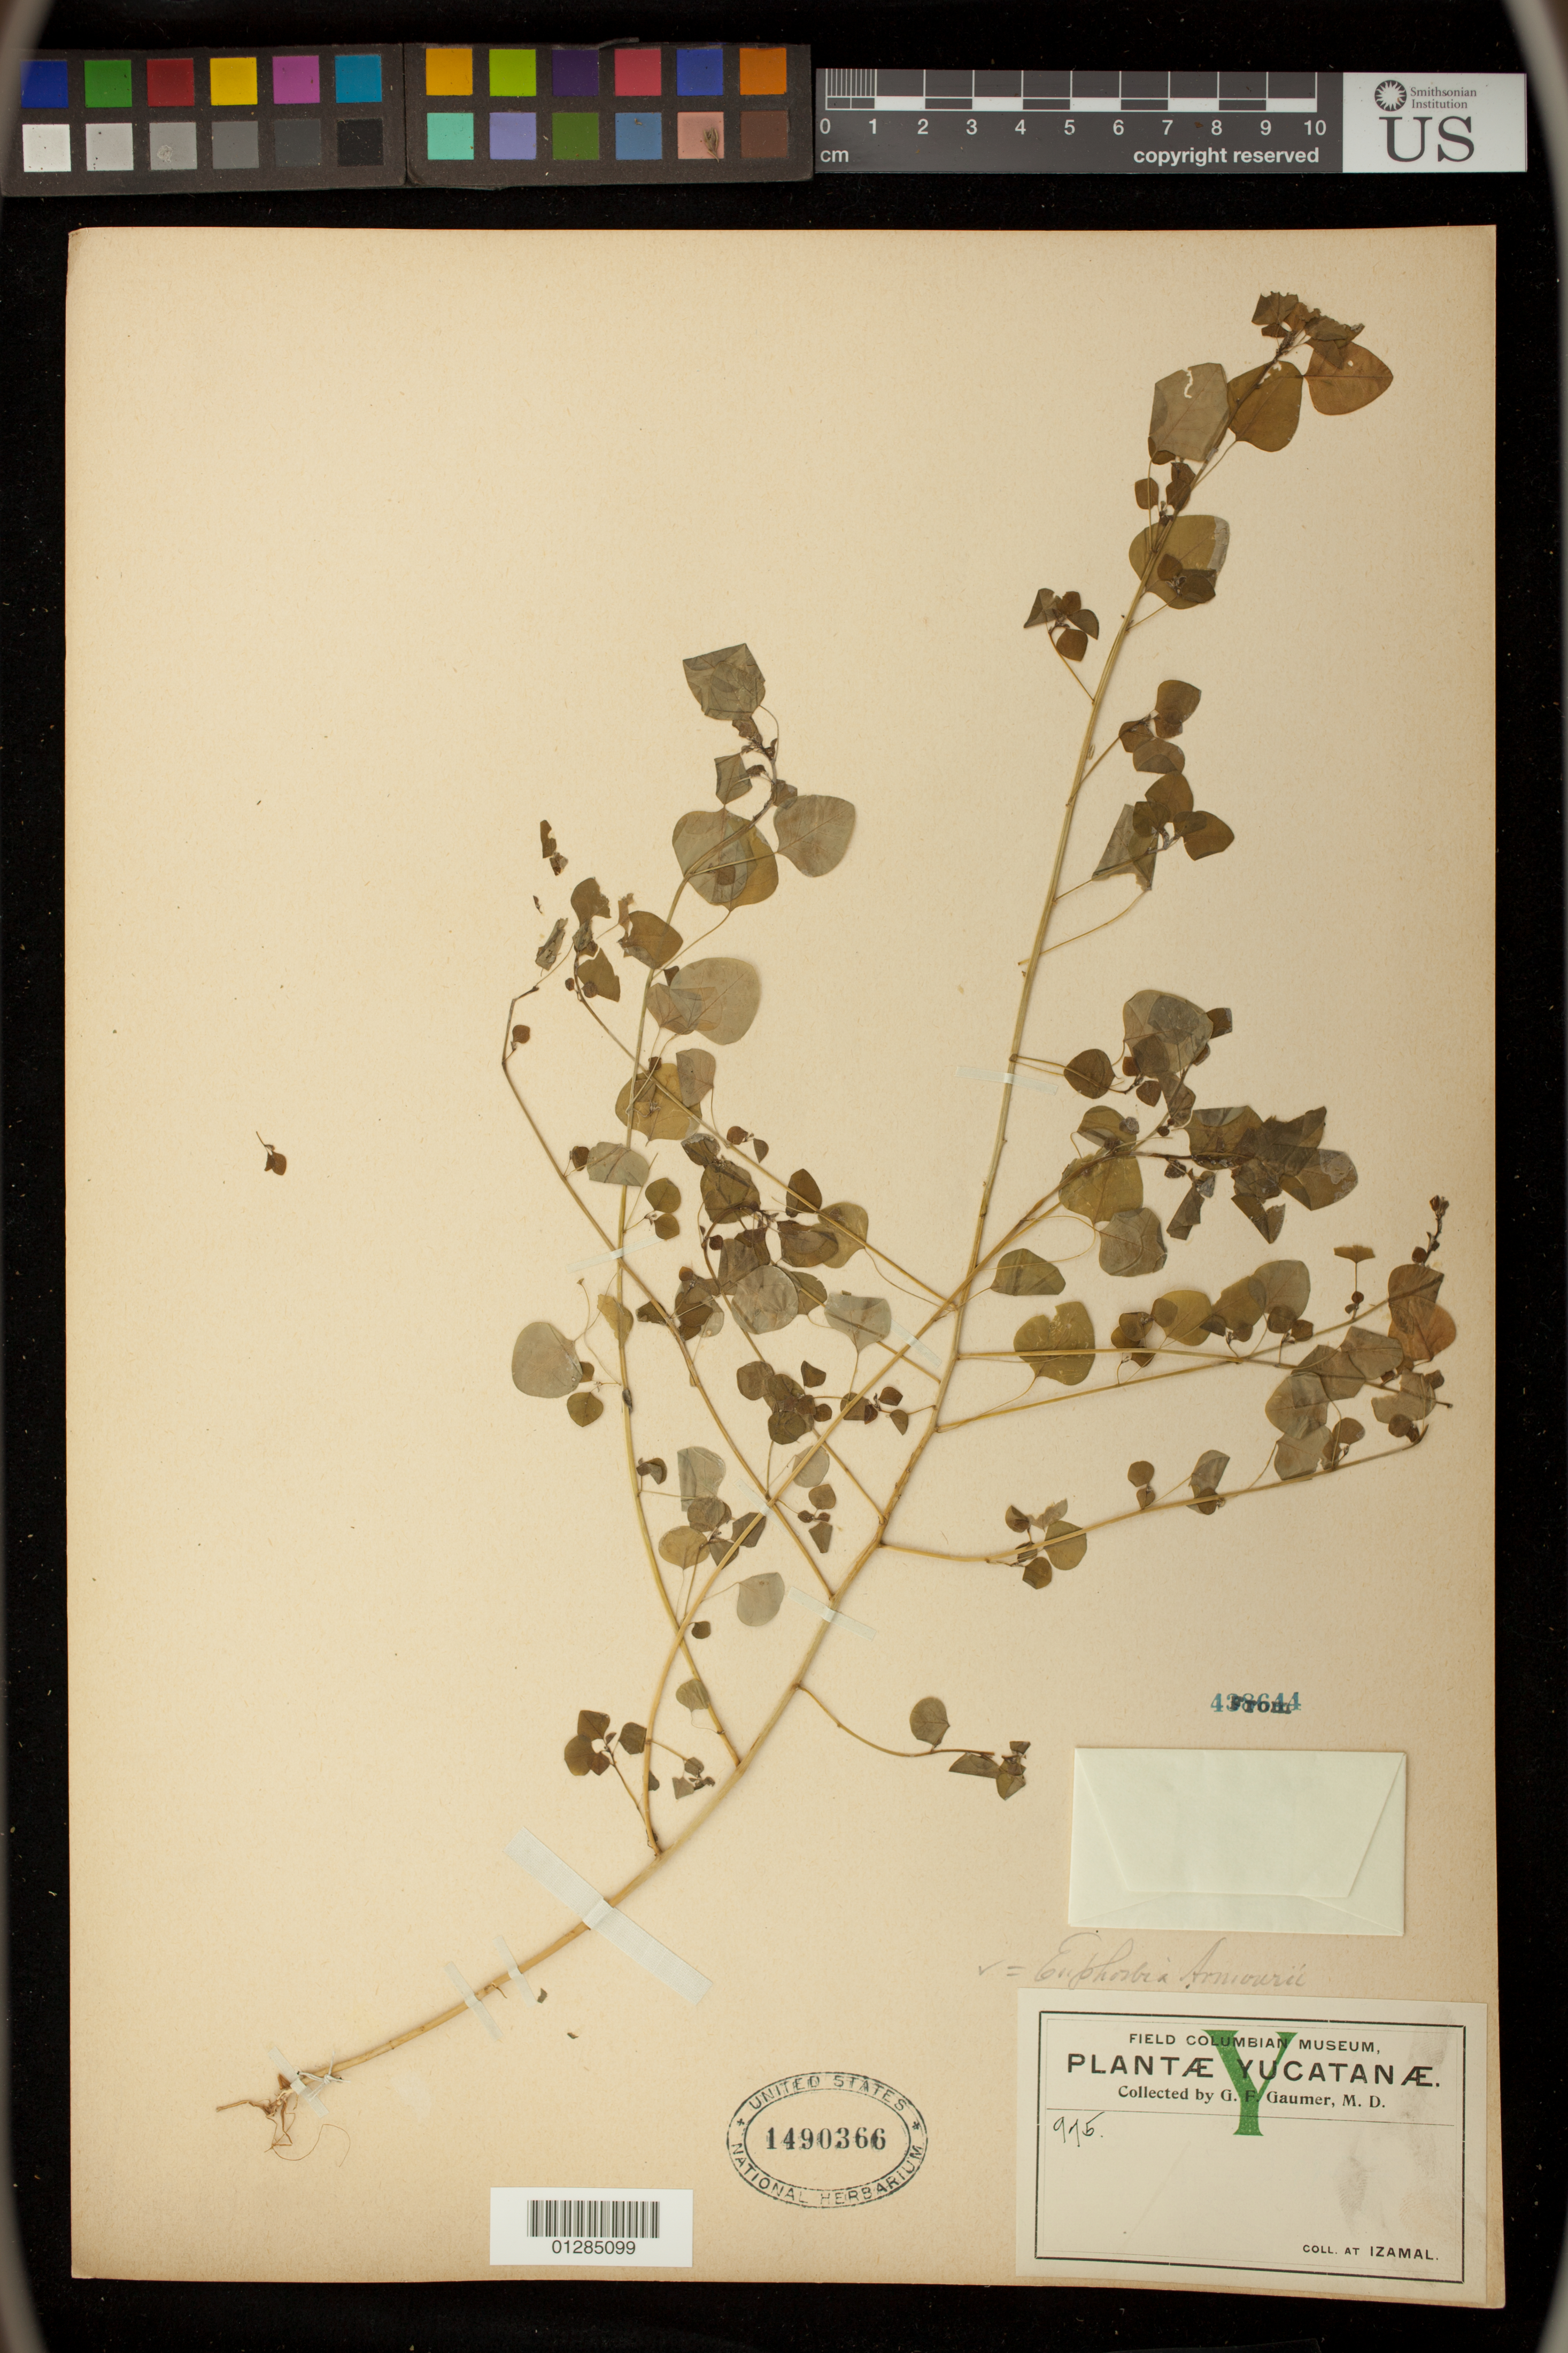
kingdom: Plantae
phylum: Tracheophyta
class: Magnoliopsida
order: Malpighiales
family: Euphorbiaceae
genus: Euphorbia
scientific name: Euphorbia armourii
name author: Millsp.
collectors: G. F. Gaumer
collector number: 975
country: Mexico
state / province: Yucatán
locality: Izamal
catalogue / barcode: US 1490366